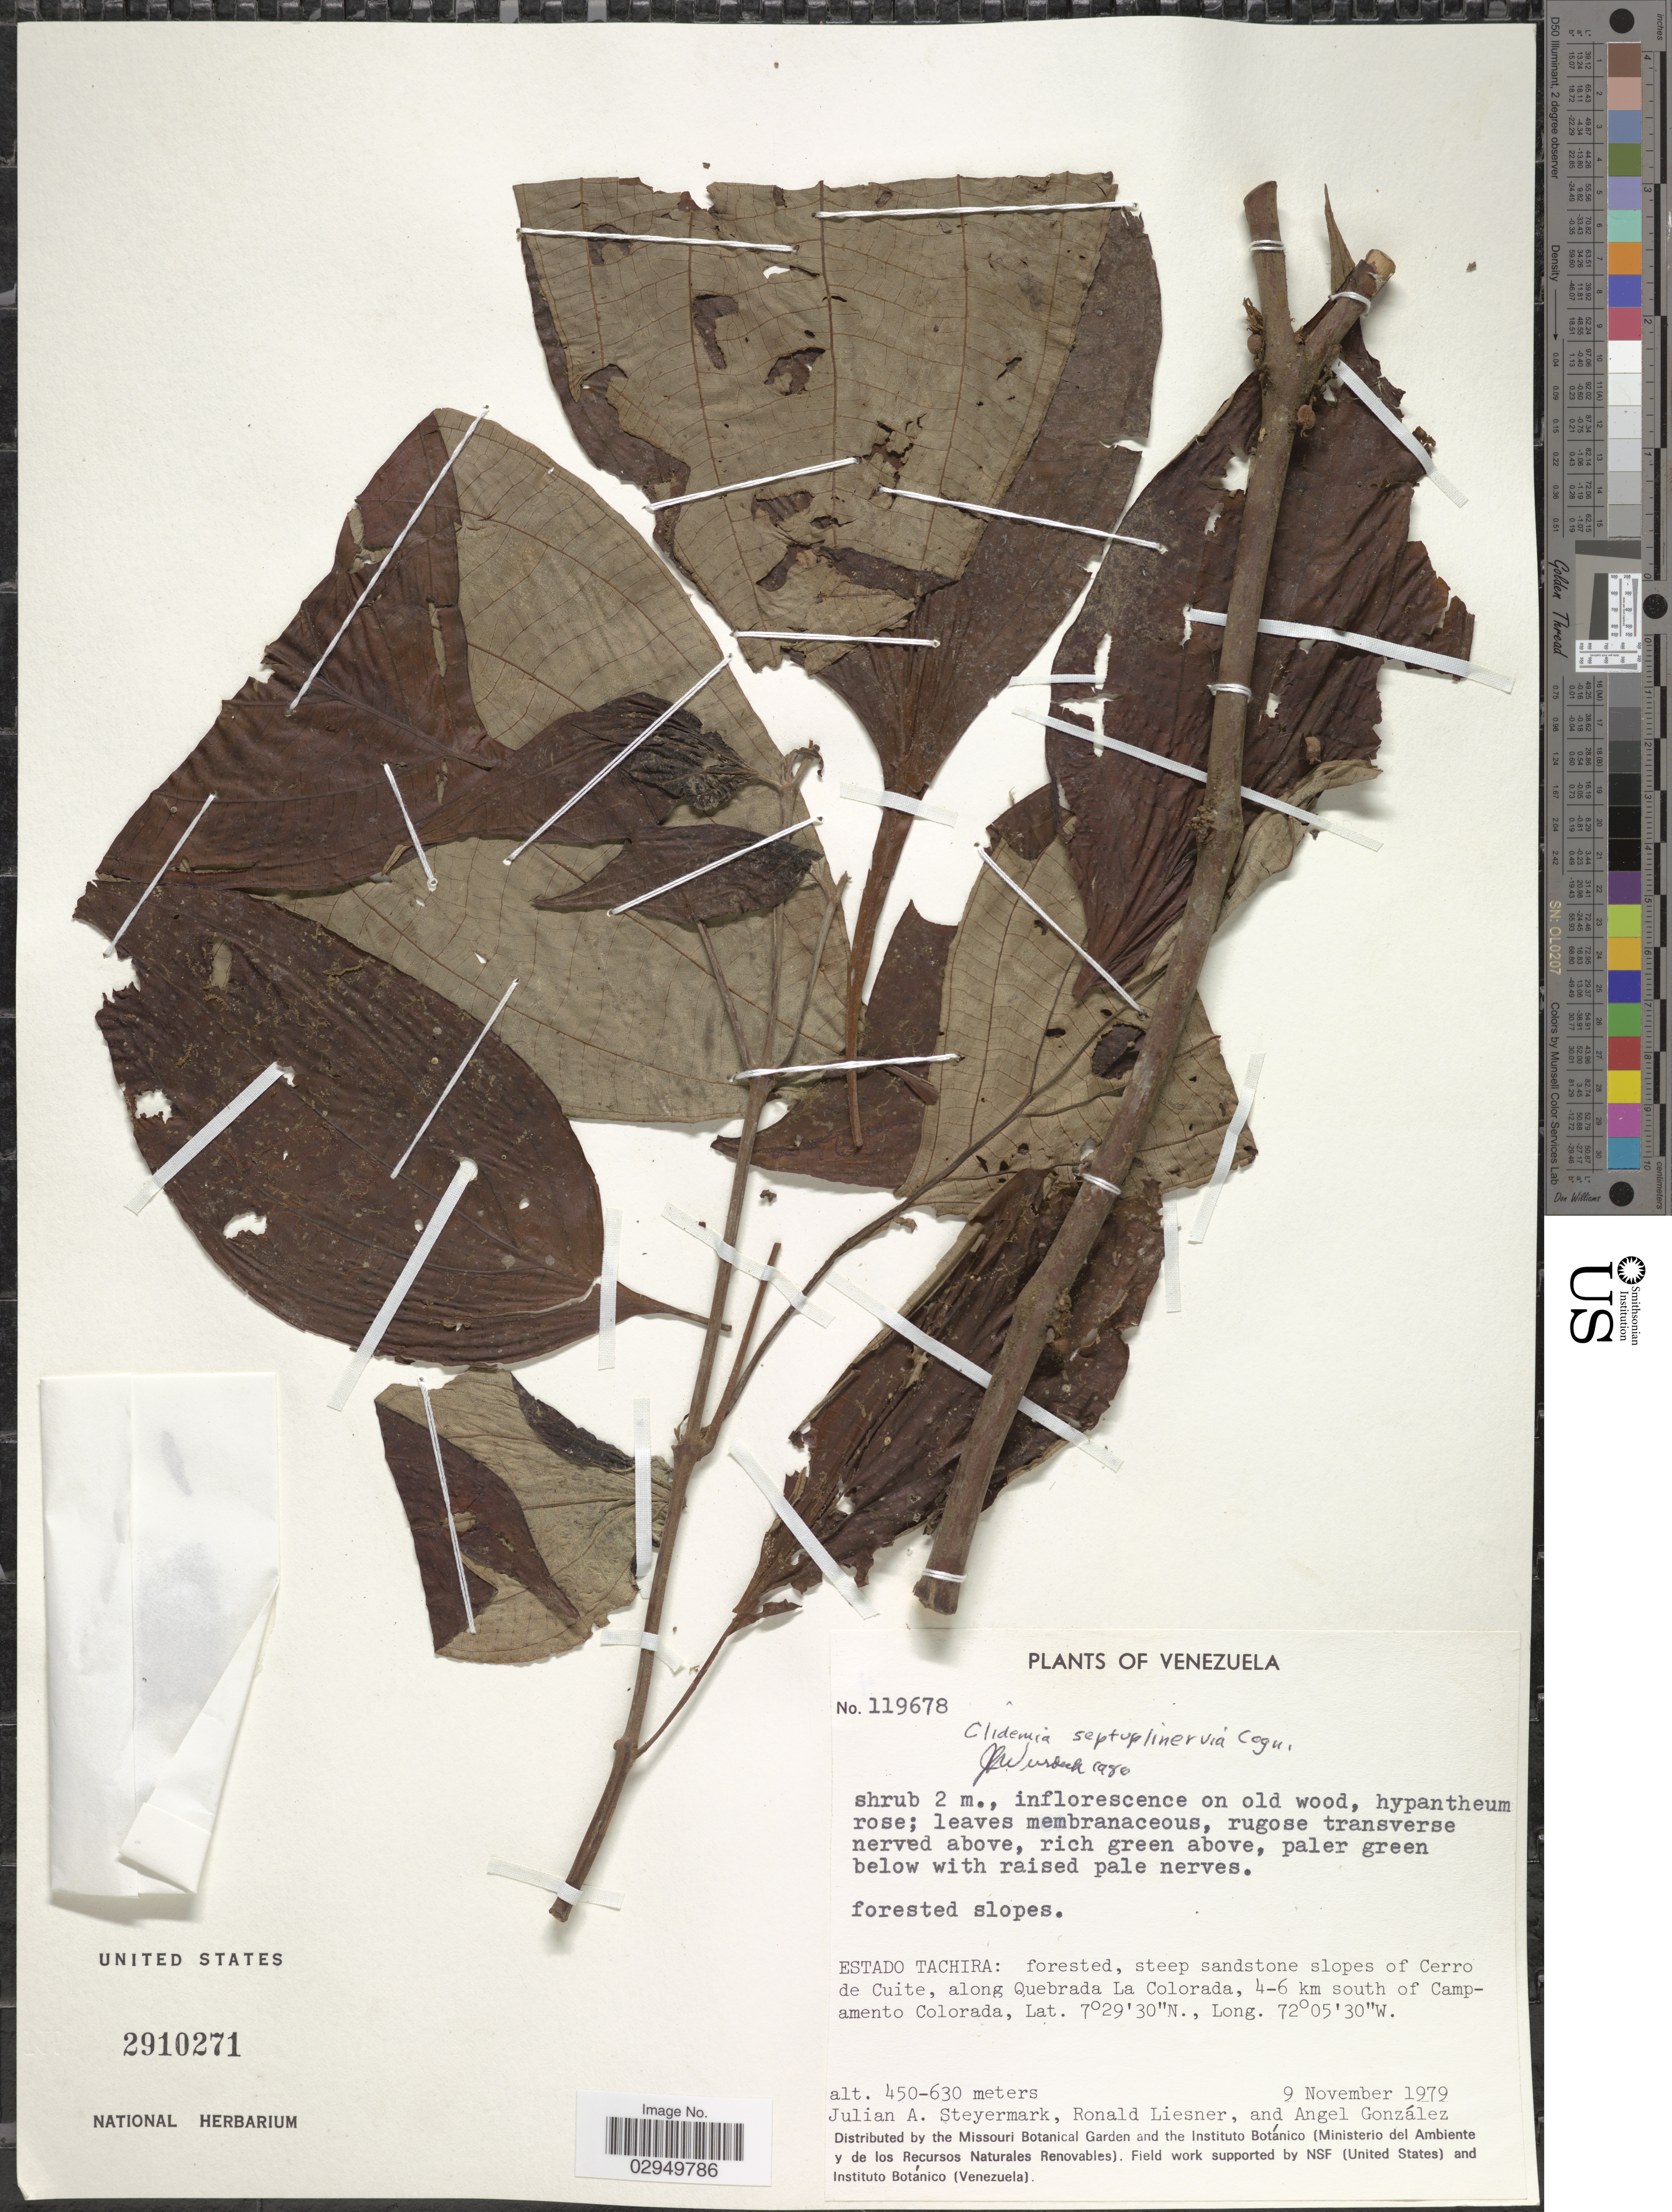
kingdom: Plantae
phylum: Tracheophyta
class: Magnoliopsida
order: Myrtales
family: Melastomataceae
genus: Clidemia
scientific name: Clidemia septuplinervia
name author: Cogn.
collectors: J. Steyermark, R. L. Liesner & A. C. González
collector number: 119678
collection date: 1979-11-09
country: Venezuela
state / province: Tachira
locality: Slopes of Cerro de Cuite, along Quebrada La Colorada, 4-6 km south of Campamento Colorada.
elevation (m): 450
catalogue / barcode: US 2910271